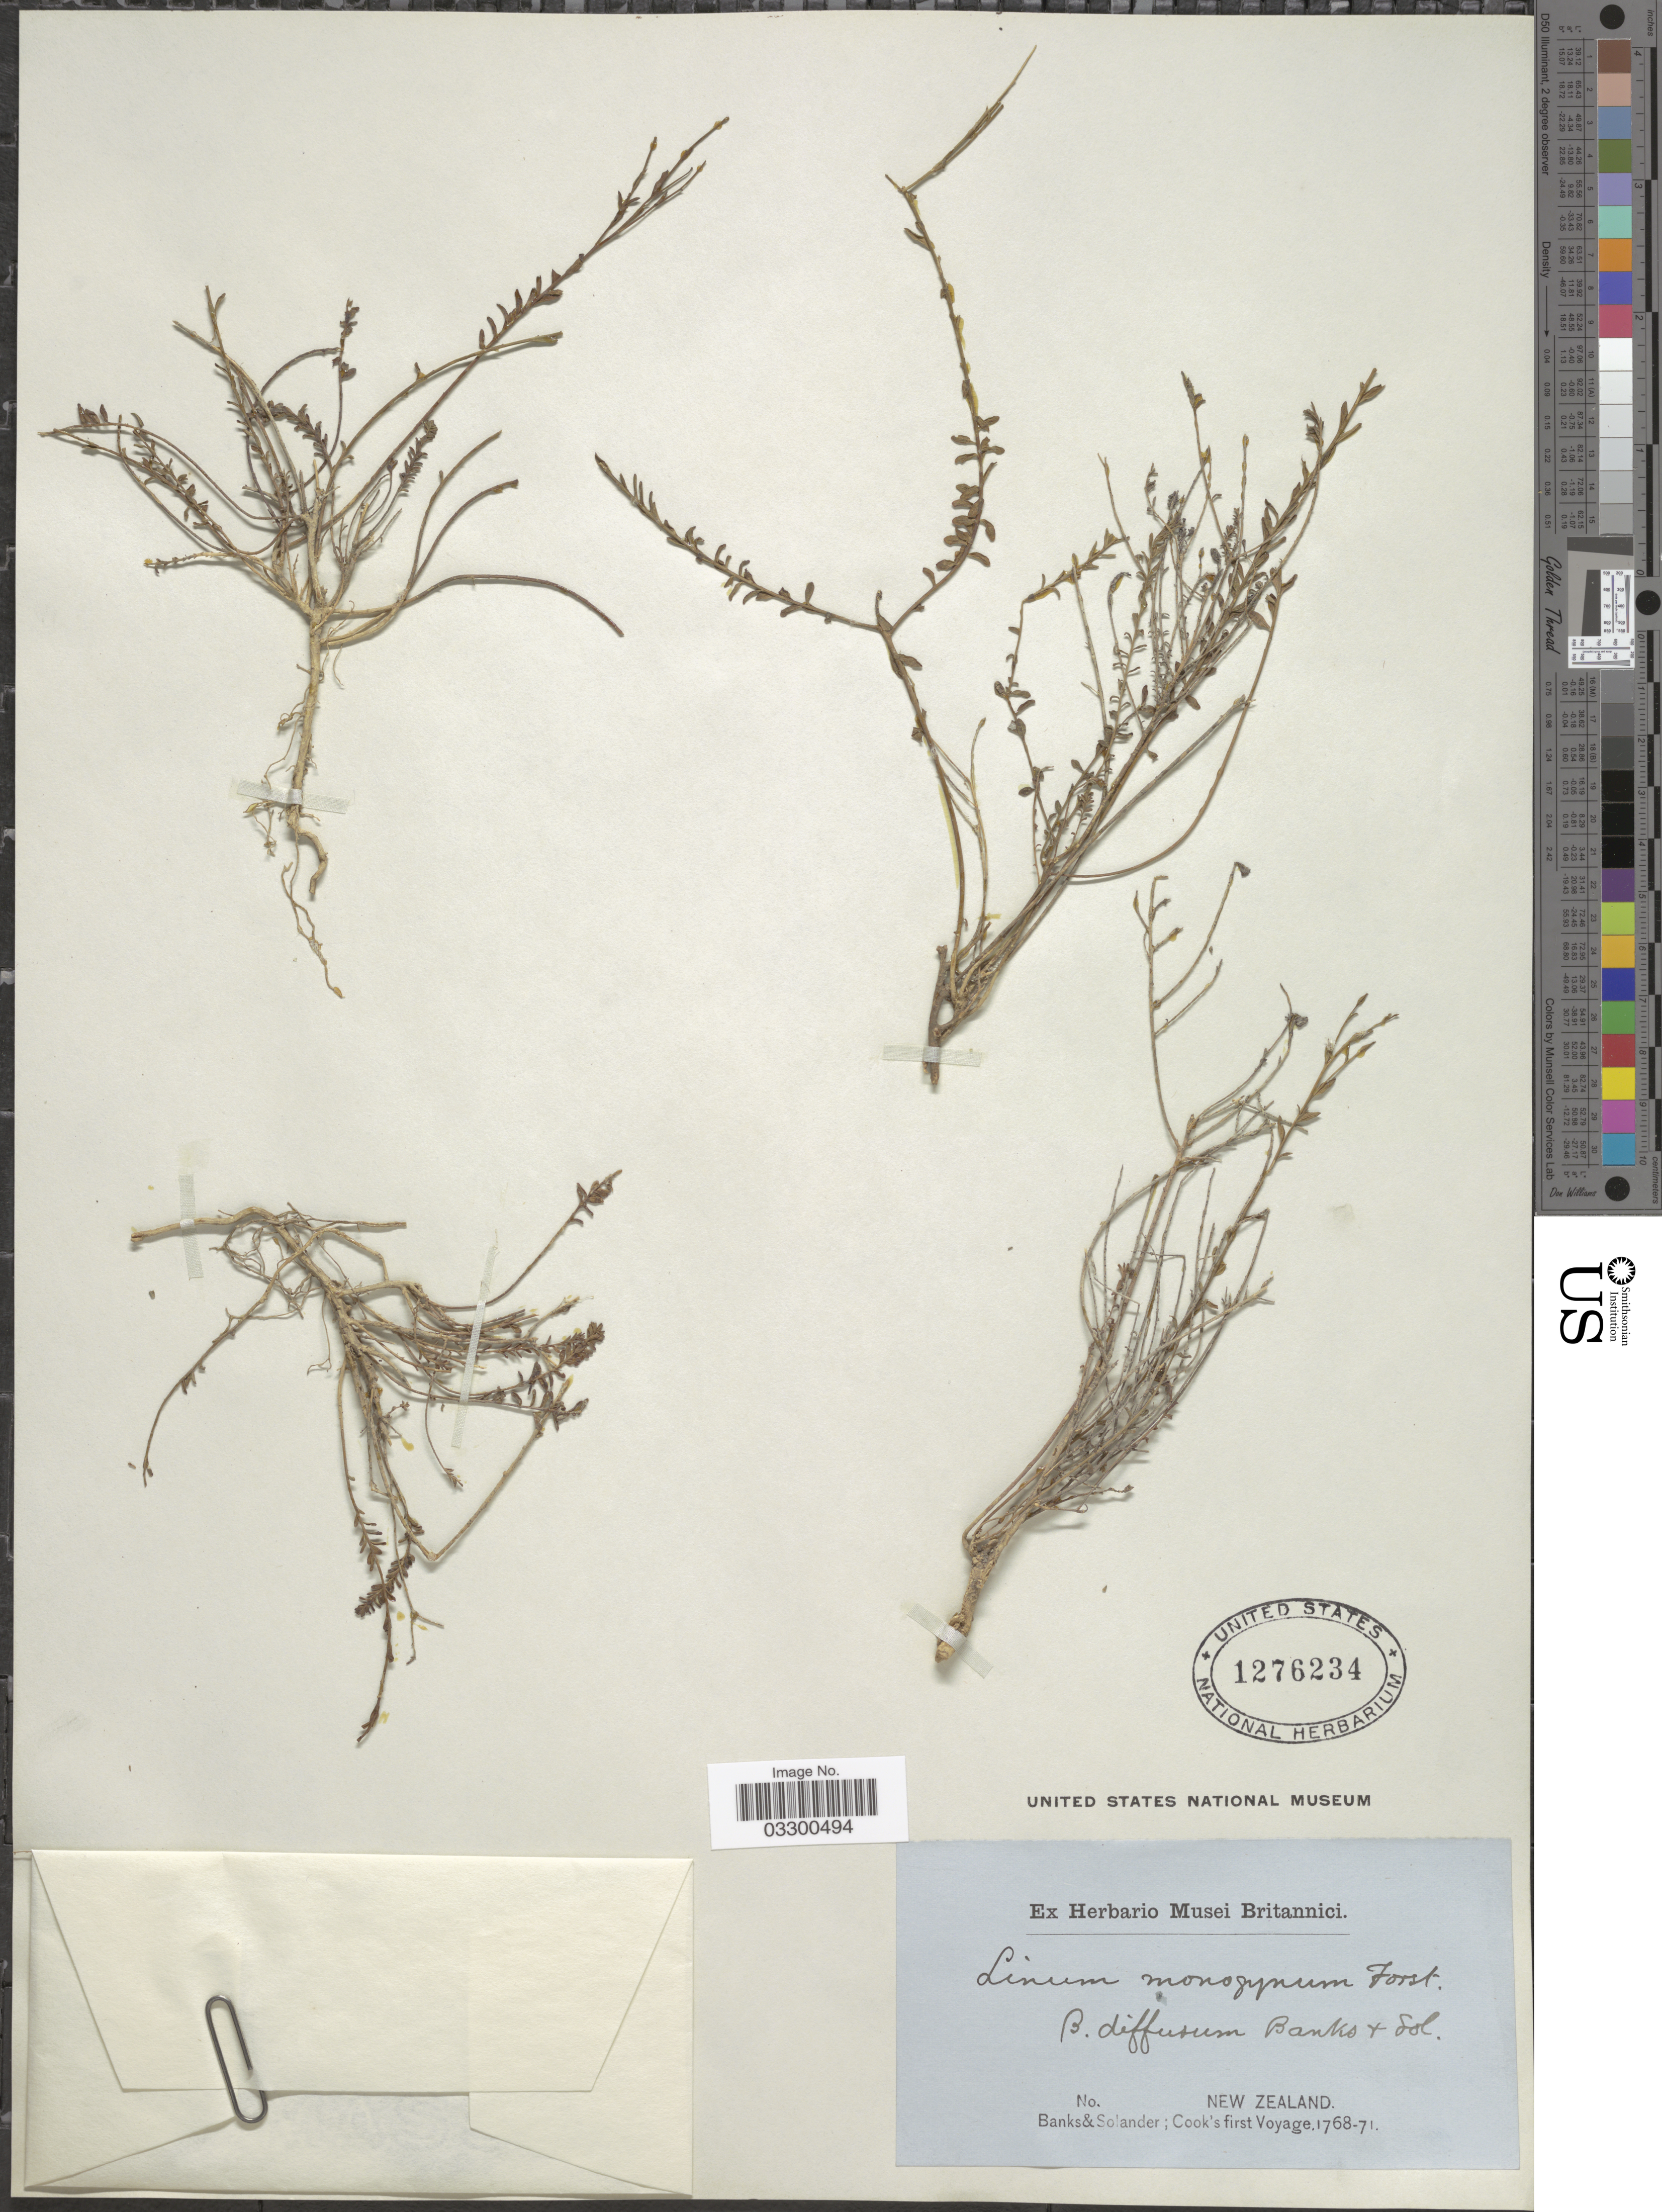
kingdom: Plantae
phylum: Tracheophyta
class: Magnoliopsida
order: Malpighiales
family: Linaceae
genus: Linum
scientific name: Linum monogynum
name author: G. Forst.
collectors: -- Banks & -- Solander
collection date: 1768/1771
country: New Zealand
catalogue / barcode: US 1276234